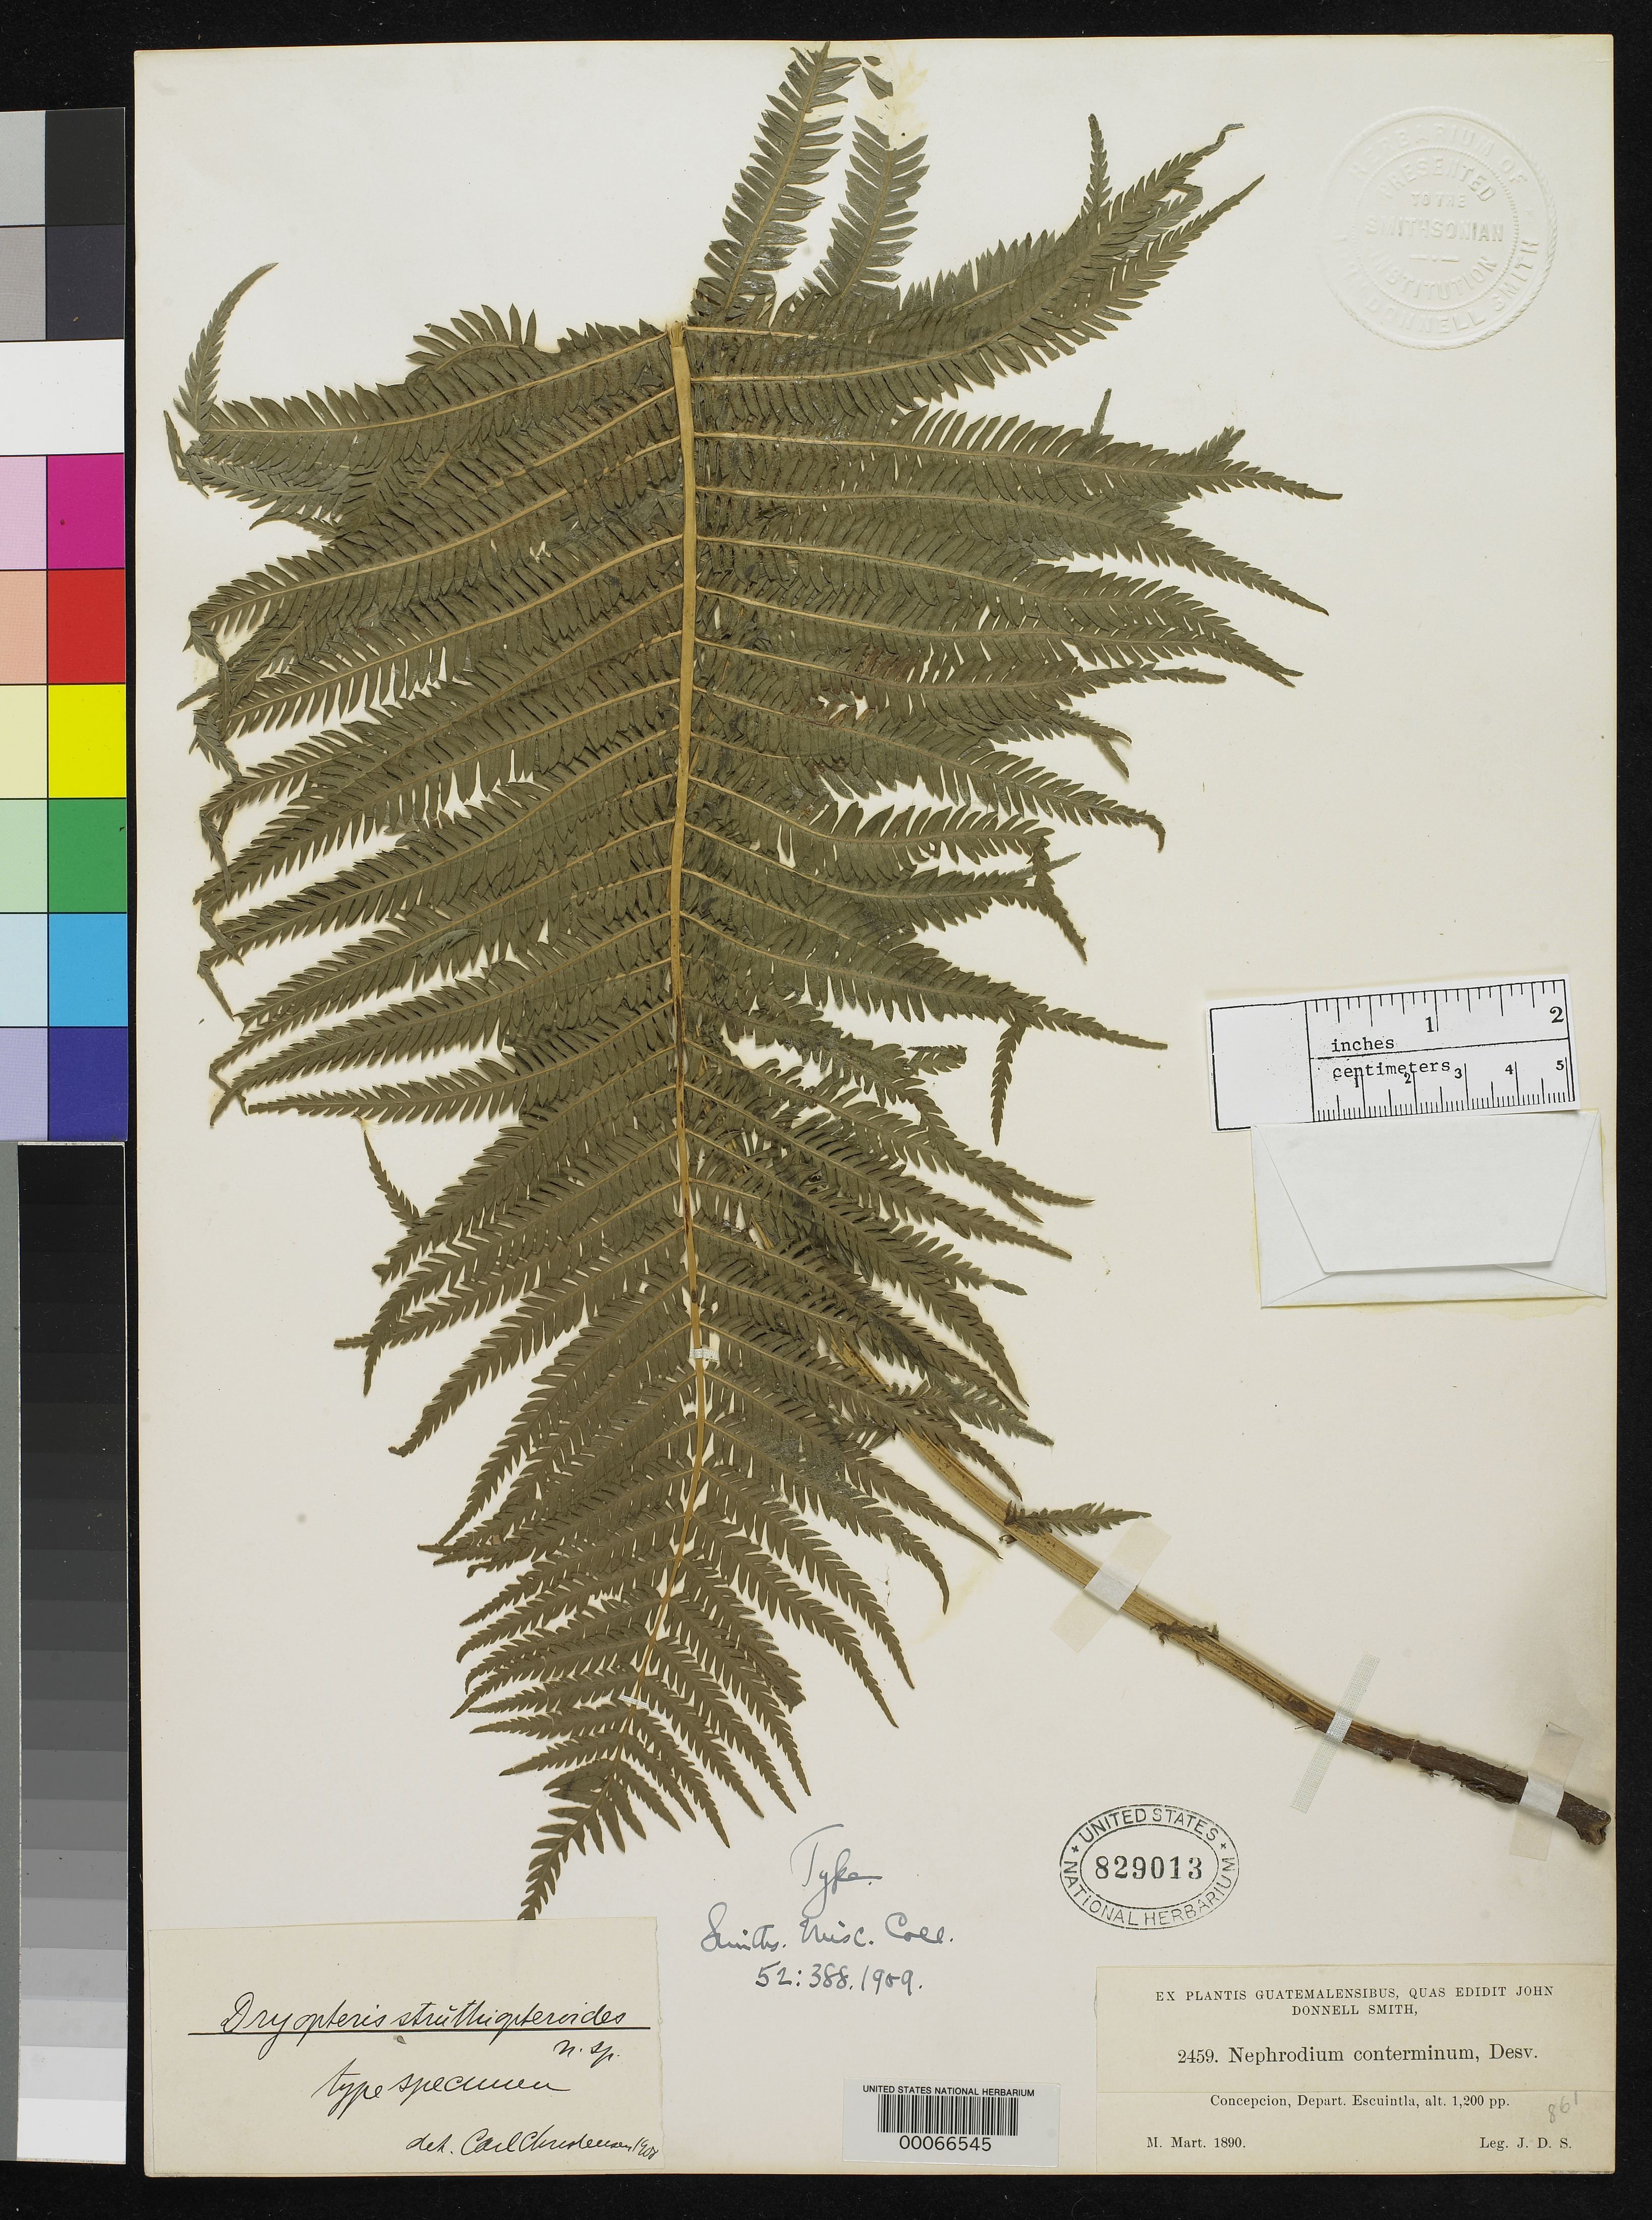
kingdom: Plantae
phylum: Tracheophyta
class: Polypodiopsida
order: Polypodiales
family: Dryopteridaceae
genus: Dryopteris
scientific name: Dryopteris struthiopteroides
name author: C. Chr.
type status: Holotype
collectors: J. Donnell Smith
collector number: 2459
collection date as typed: Mar 1890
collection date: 1890-03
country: Guatemala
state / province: Escuintla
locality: Concepcion, Depart. Escuintla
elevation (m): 366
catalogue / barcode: US 829013